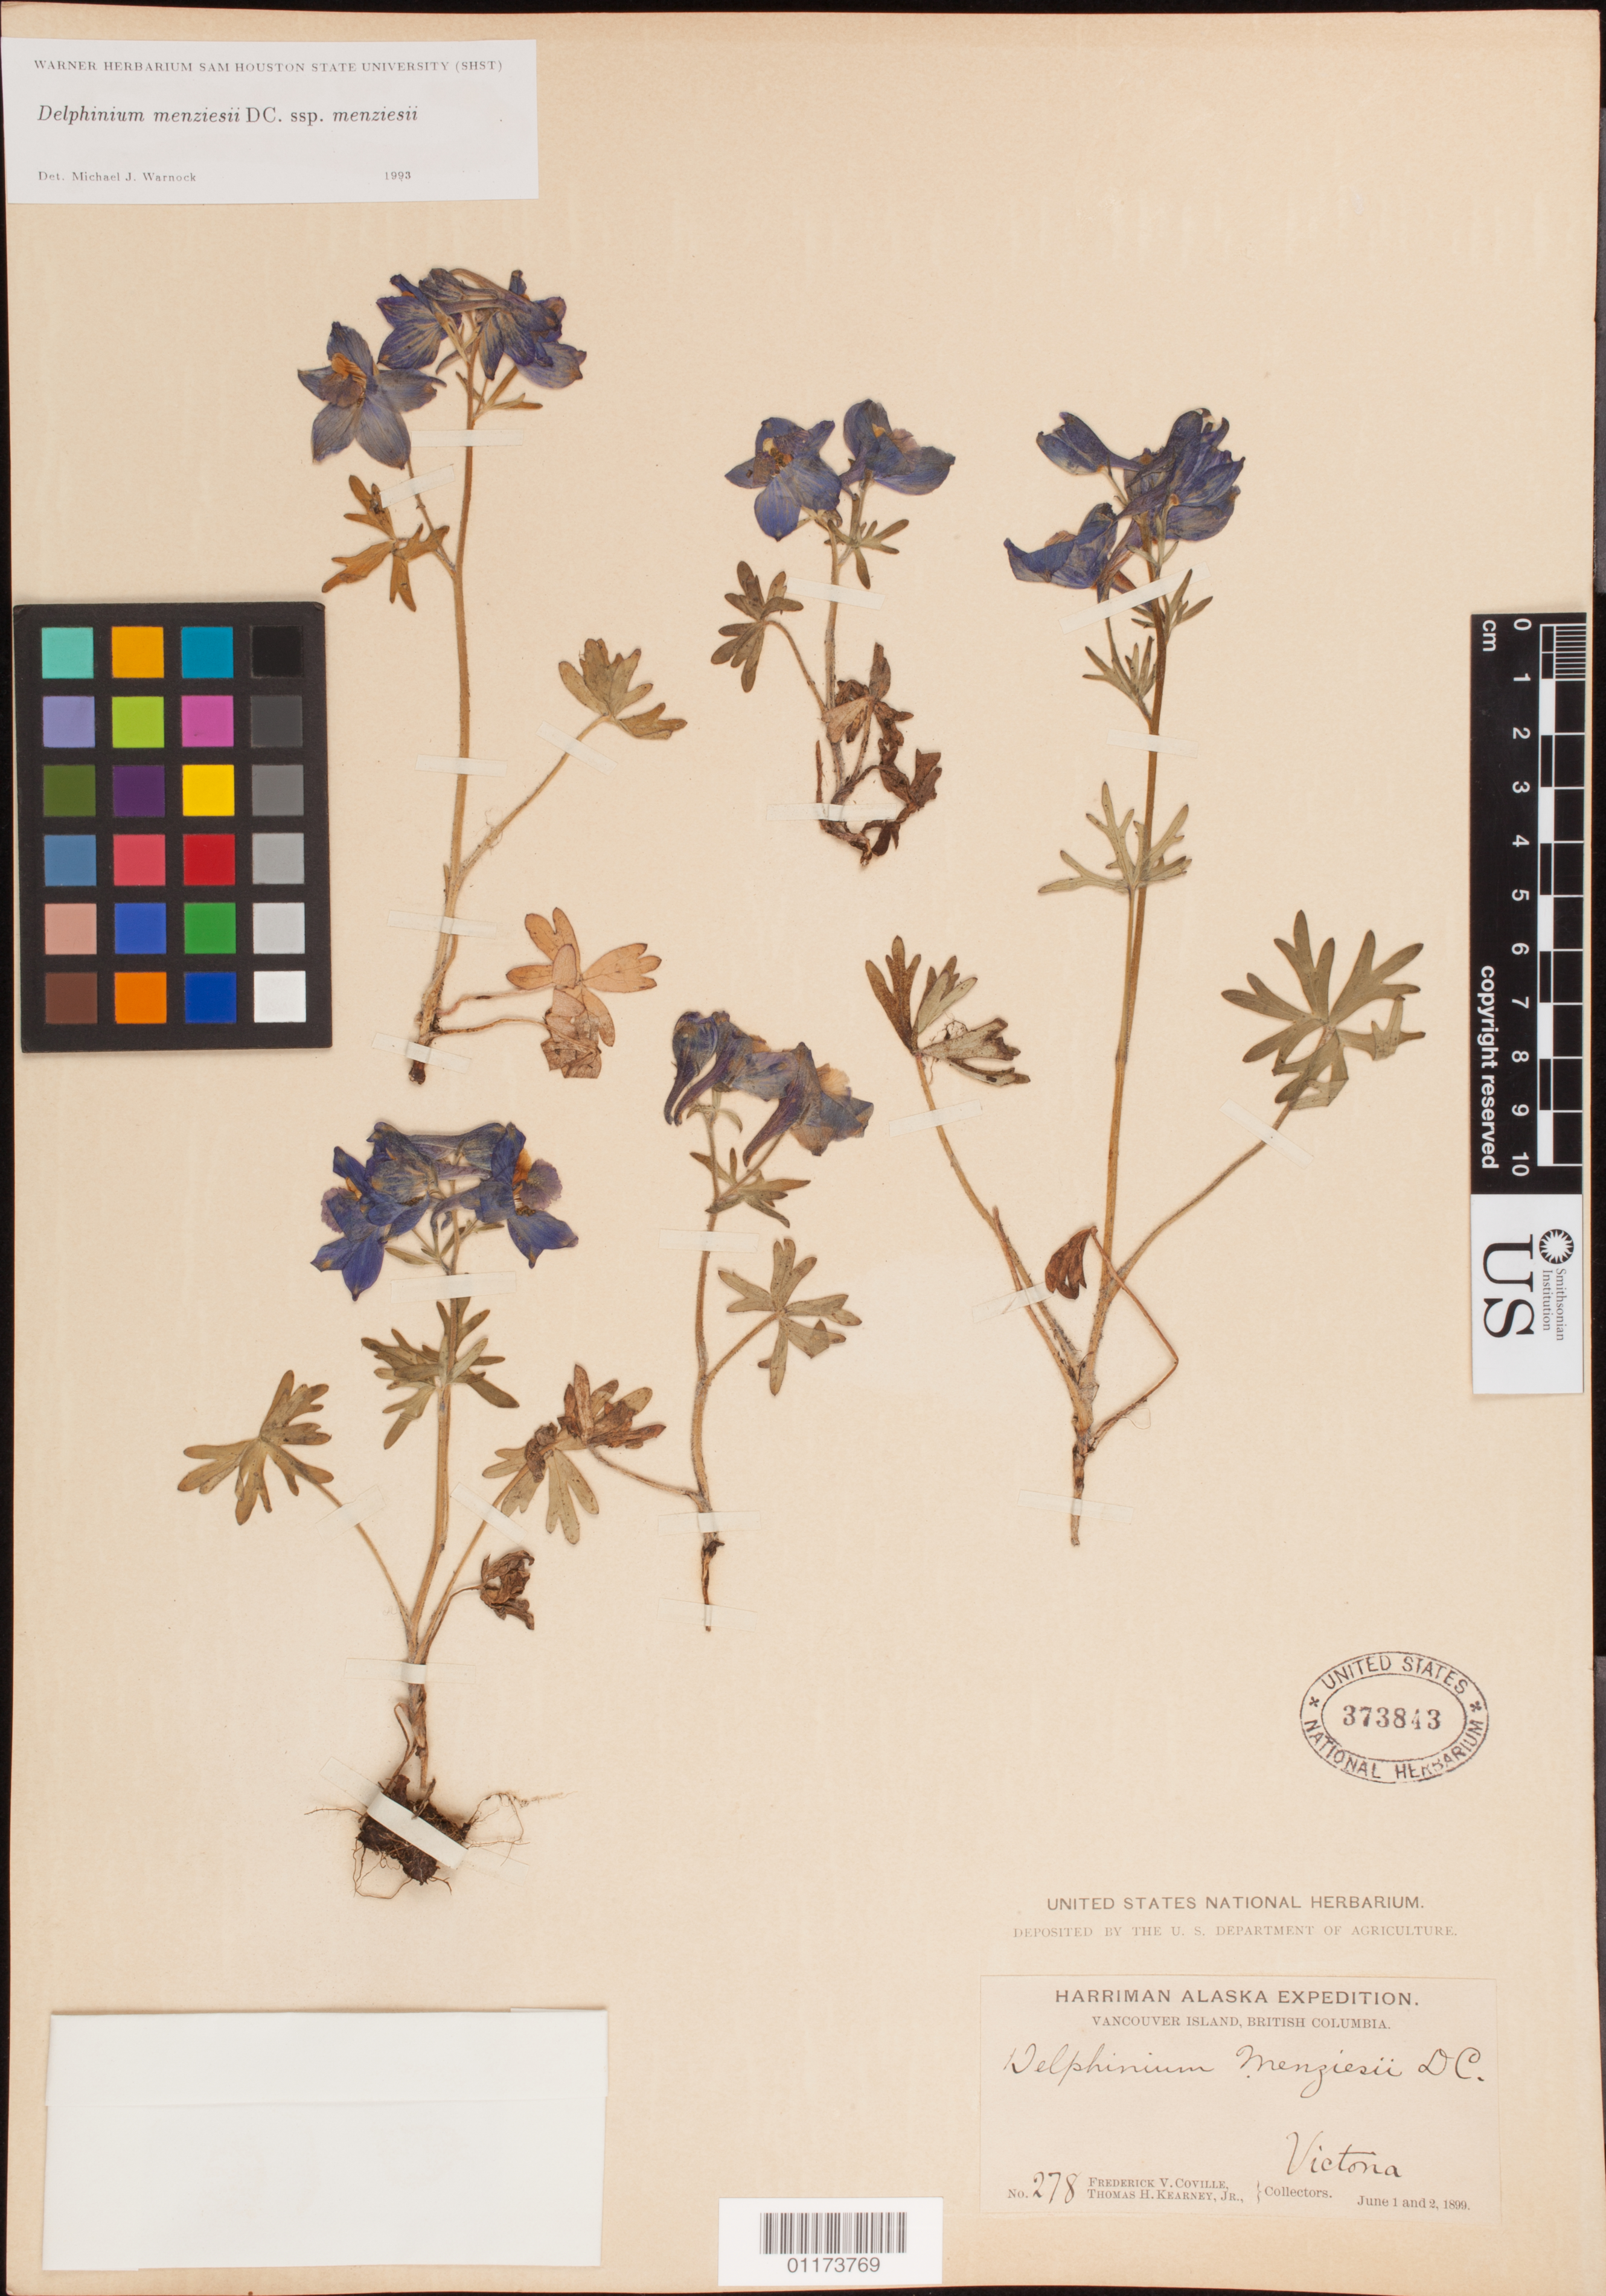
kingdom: Plantae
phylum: Tracheophyta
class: Magnoliopsida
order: Ranunculales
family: Ranunculaceae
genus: Delphinium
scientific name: Delphinium menziesii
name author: DC.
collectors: F. V. Coville & T. H. Kearney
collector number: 278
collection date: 1899-06-01,1899-06-02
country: Canada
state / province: British Columbia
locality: Vancouver Island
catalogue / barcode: US 373843